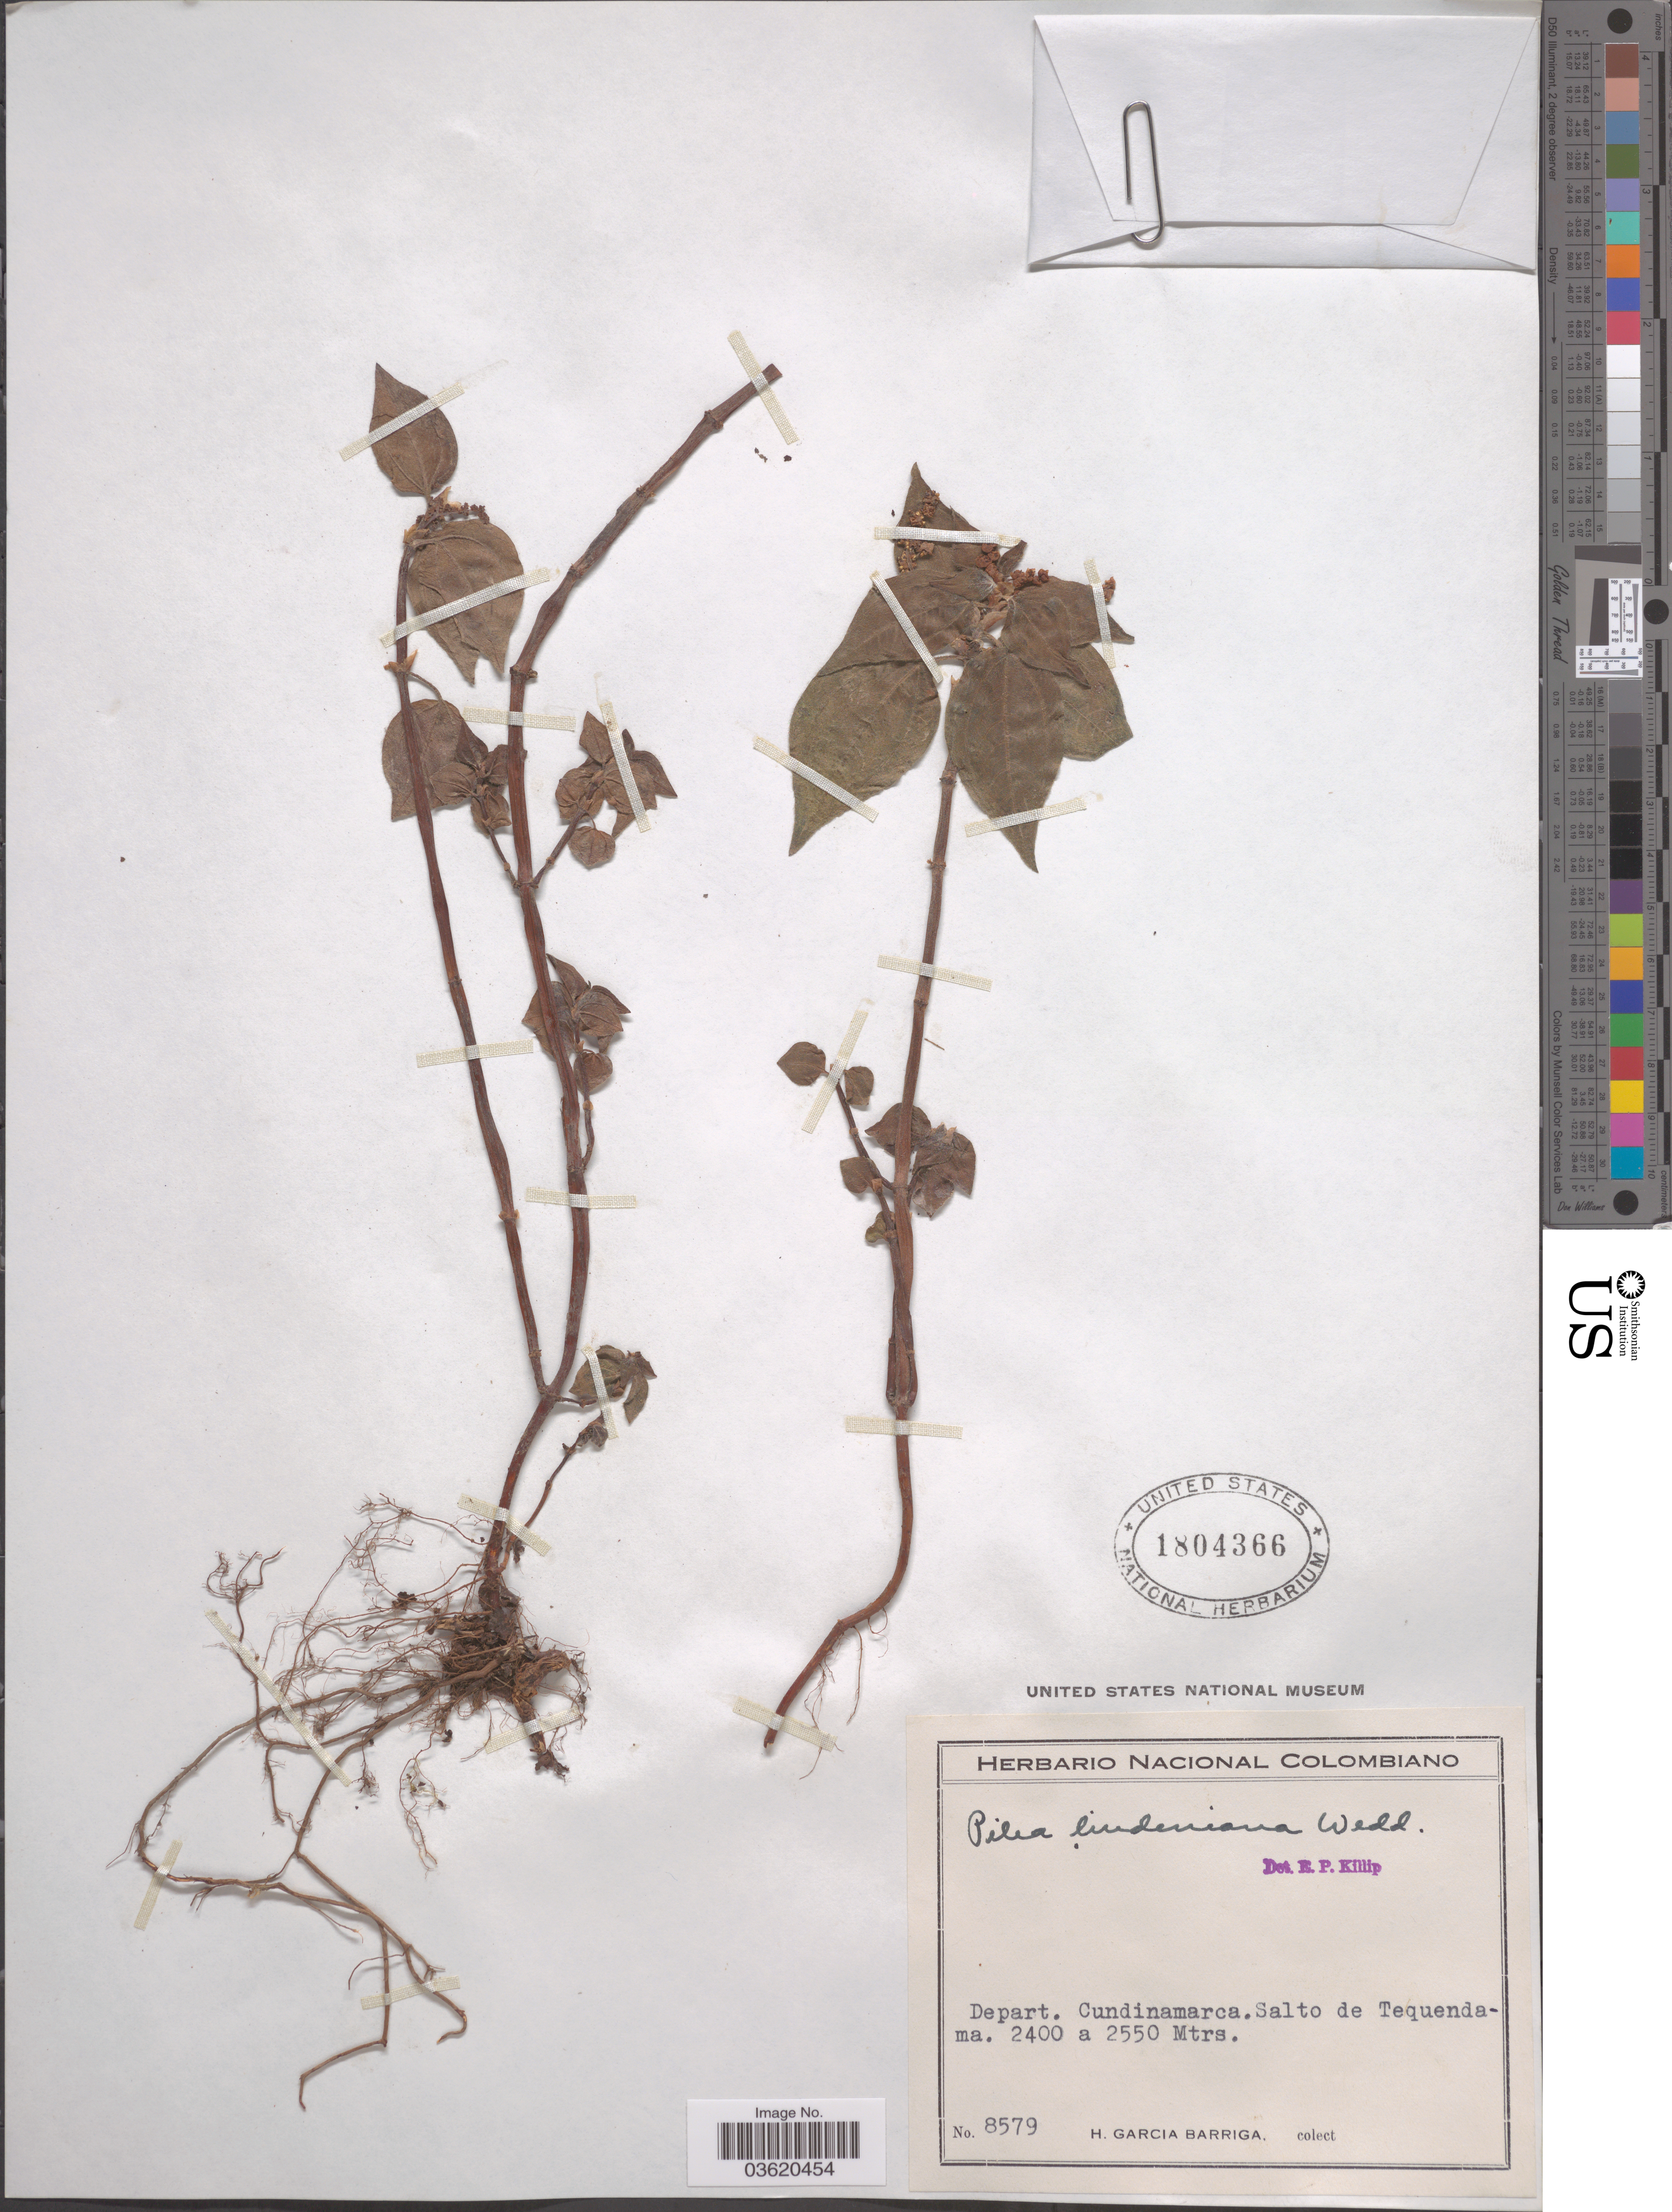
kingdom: Plantae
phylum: Tracheophyta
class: Magnoliopsida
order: Rosales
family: Urticaceae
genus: Pilea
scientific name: Pilea lindeniana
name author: Wedd.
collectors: H. García Barriga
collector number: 8579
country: Colombia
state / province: Cundinamarca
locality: Depart. Cundinamarca. Salto de Tequendama.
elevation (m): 2400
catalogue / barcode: US 1804366